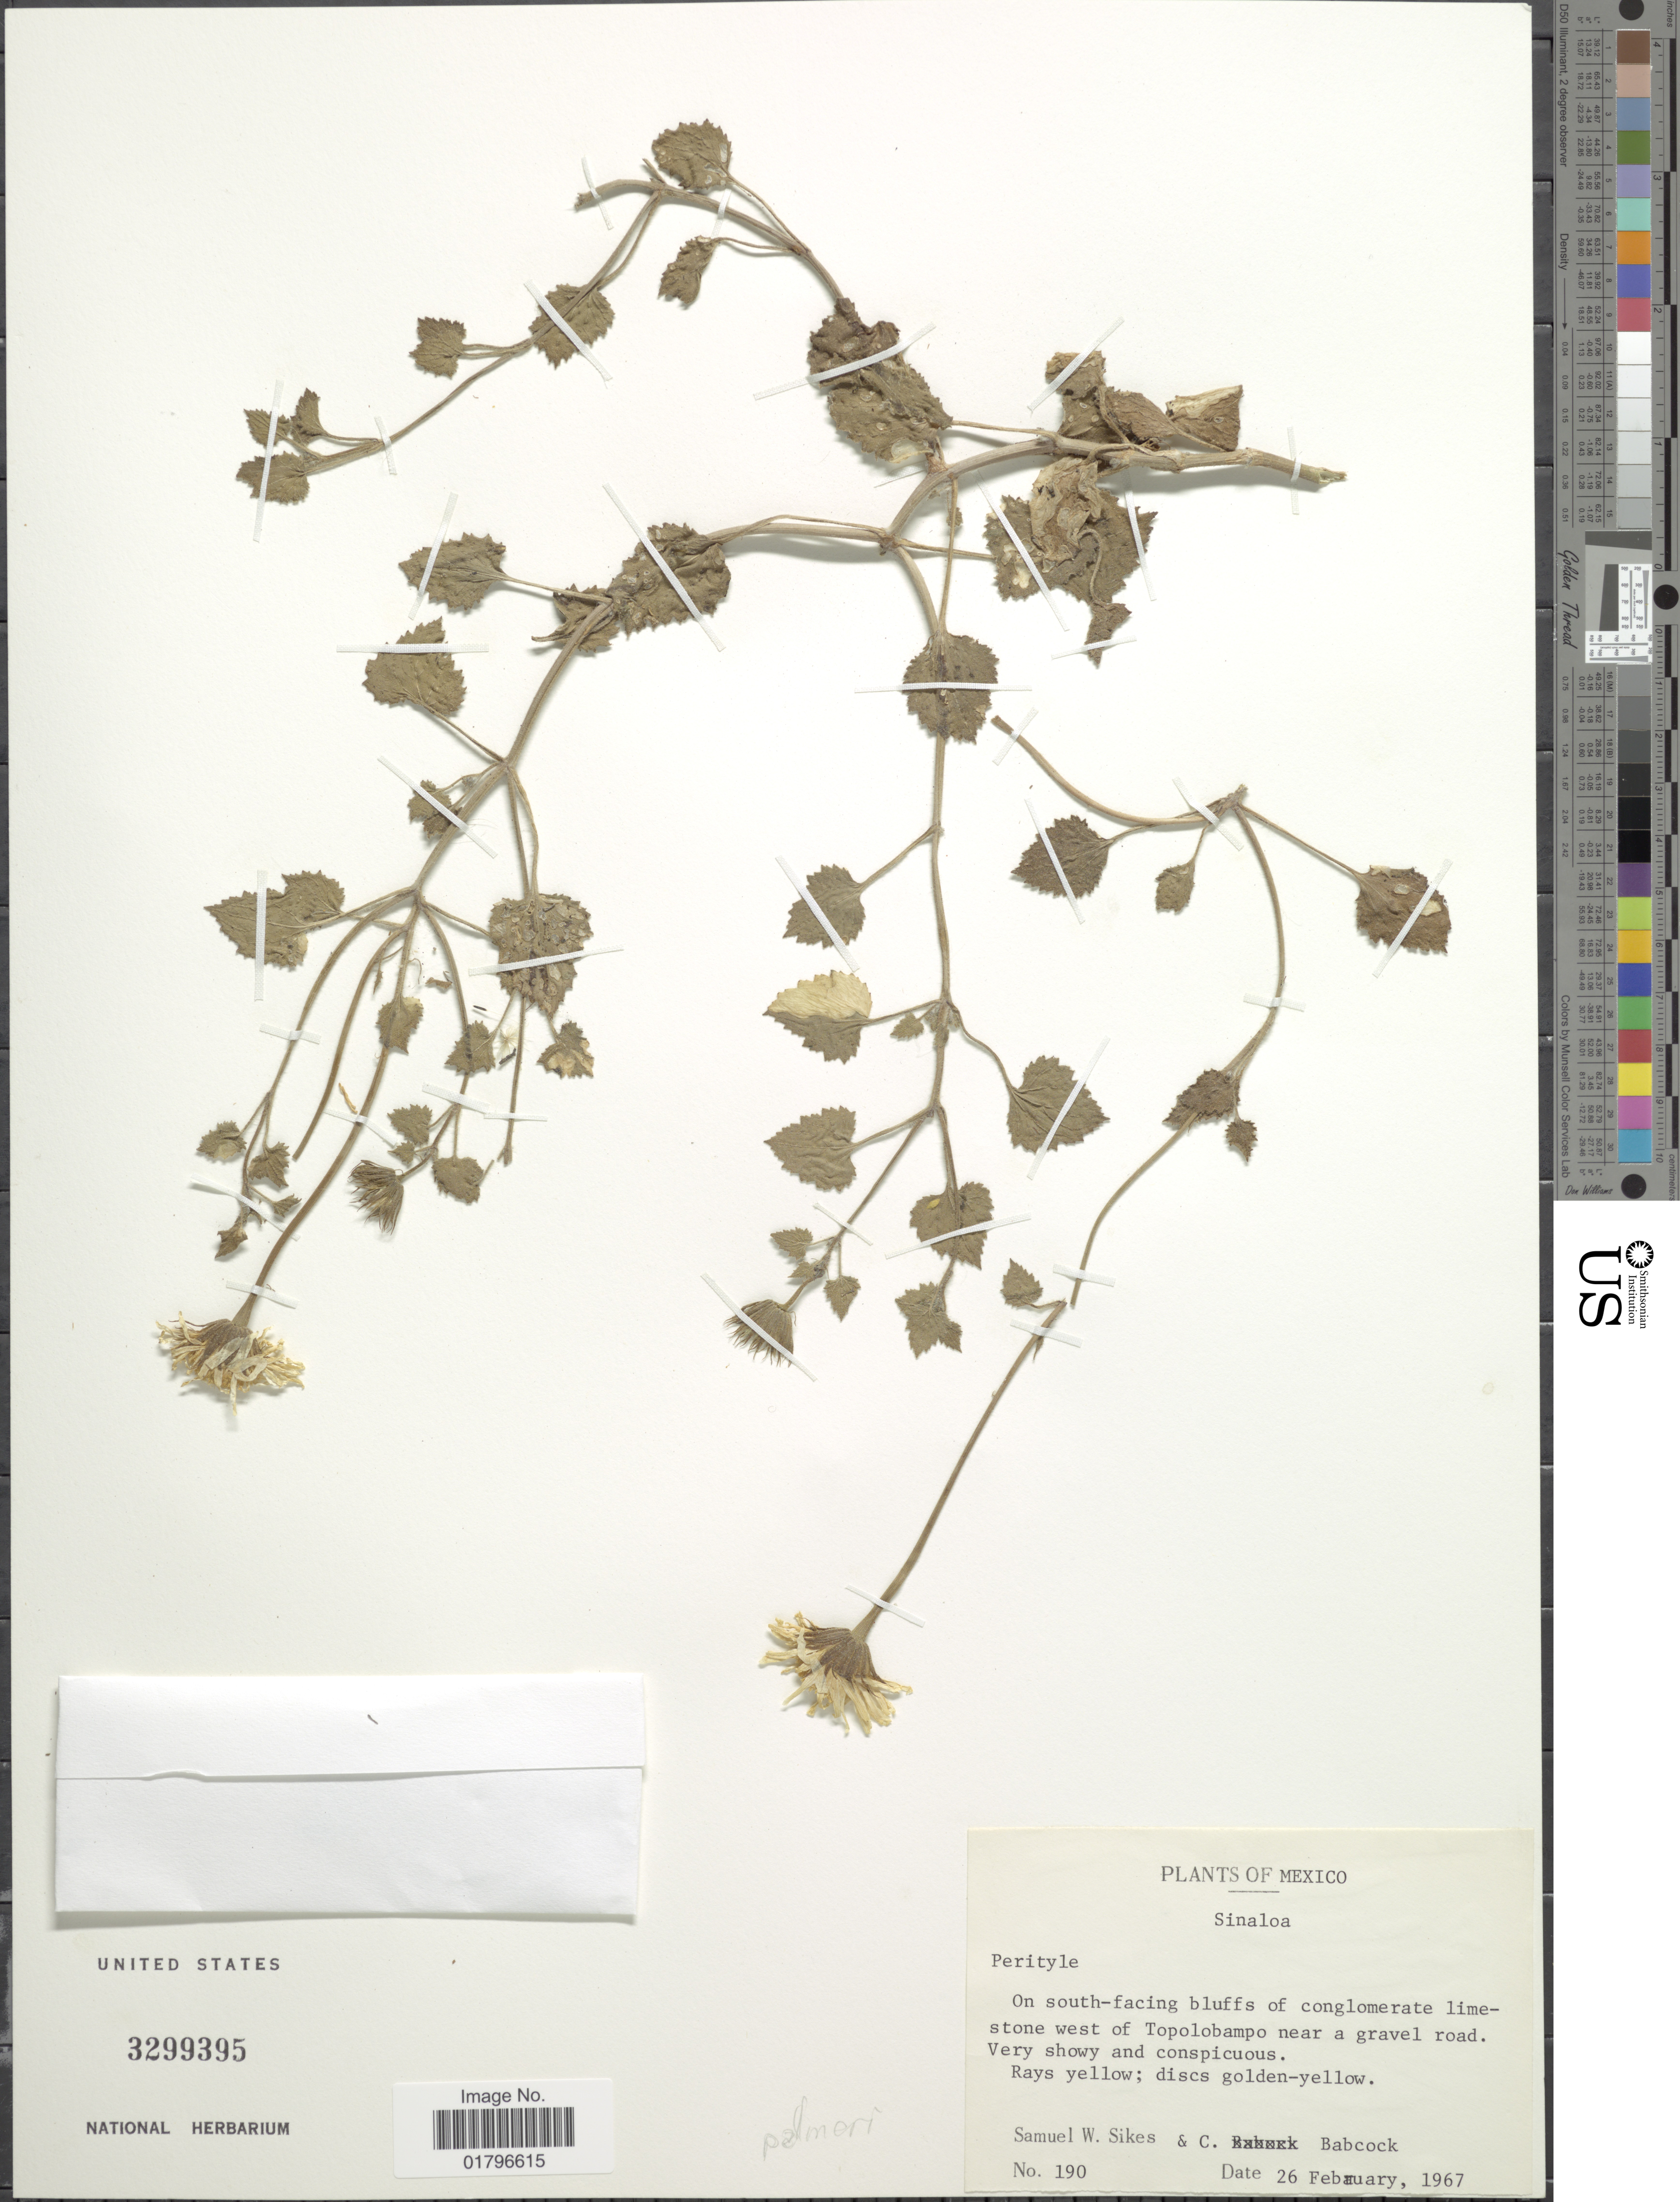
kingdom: Plantae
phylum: Tracheophyta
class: Magnoliopsida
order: Asterales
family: Asteraceae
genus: Perityle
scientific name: Perityle palmeri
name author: S. Watson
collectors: S. Sikes & C. Babcock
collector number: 190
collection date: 1967-02-26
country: Mexico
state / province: Sinaloa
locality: On south-facing bluffs of conglemerate limestone west of Topolobampo near a gravel road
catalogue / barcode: US 3299395